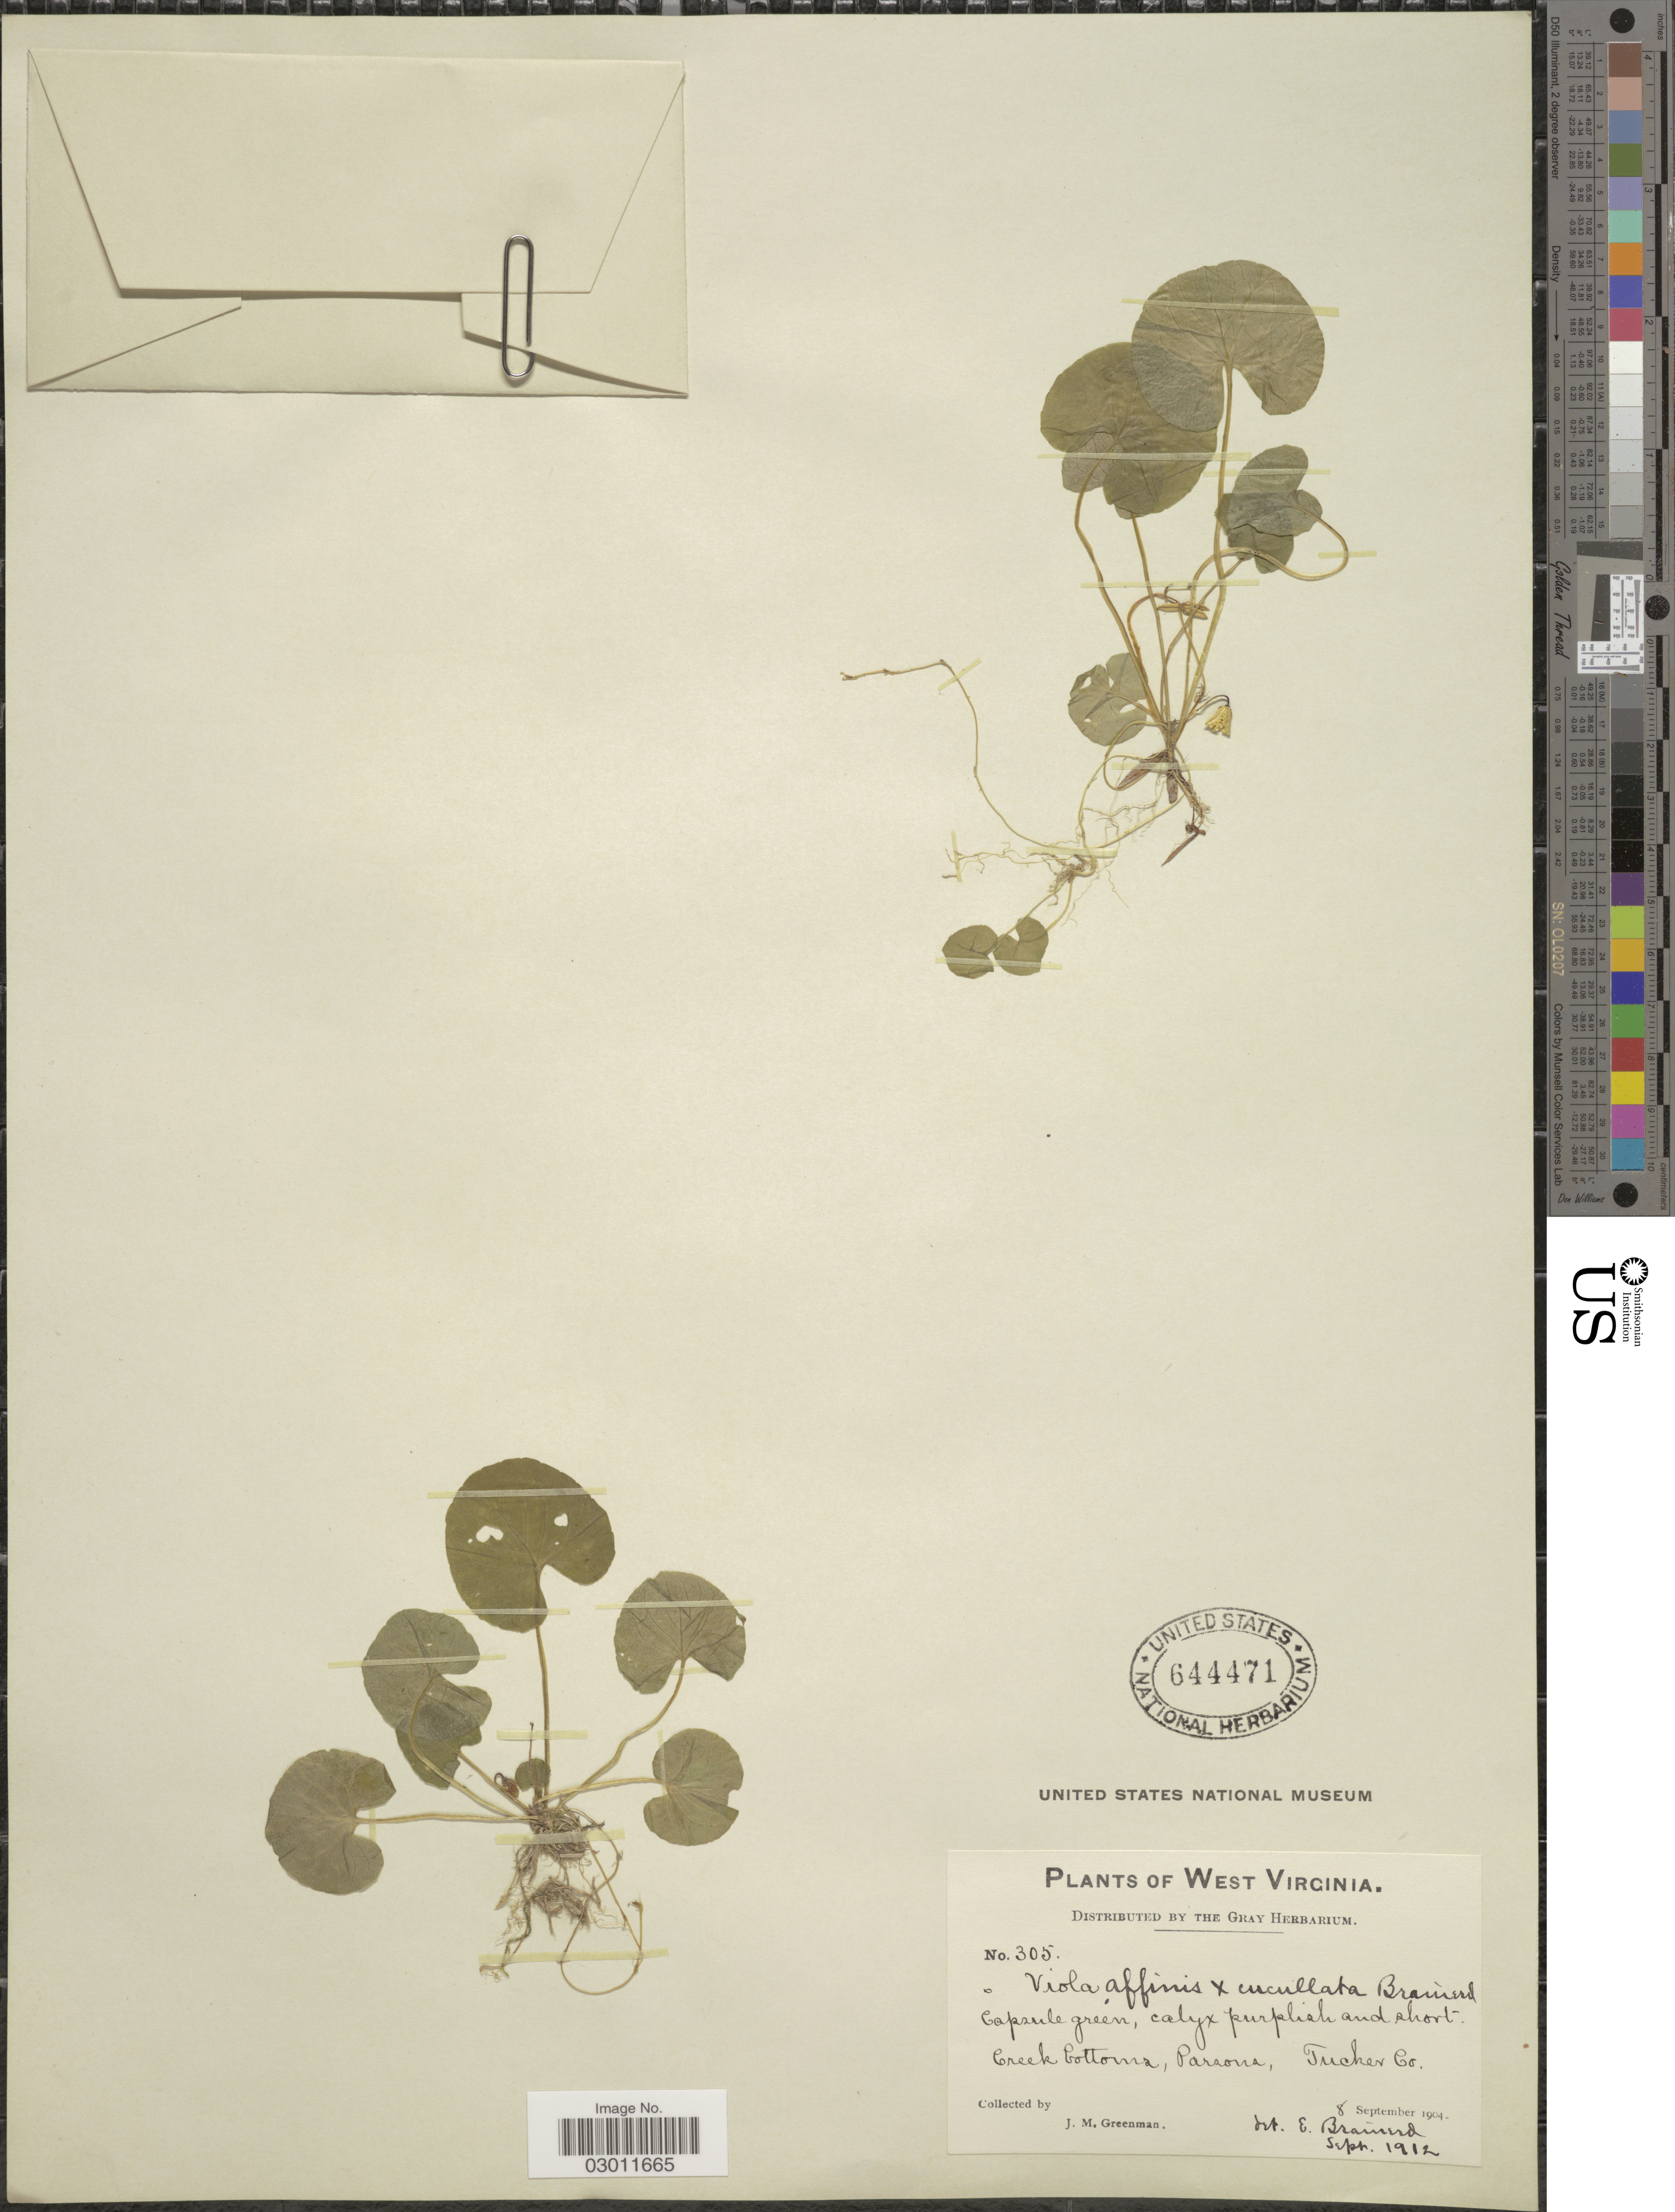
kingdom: Plantae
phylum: Tracheophyta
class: Magnoliopsida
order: Malpighiales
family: Violaceae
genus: Viola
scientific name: Viola affinis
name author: LeConte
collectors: J. M. Greenman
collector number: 305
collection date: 1904-09-08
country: United States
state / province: West Virginia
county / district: Tucker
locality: Creek bottoms, Parsons, Tucker Co.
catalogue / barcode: US 644471